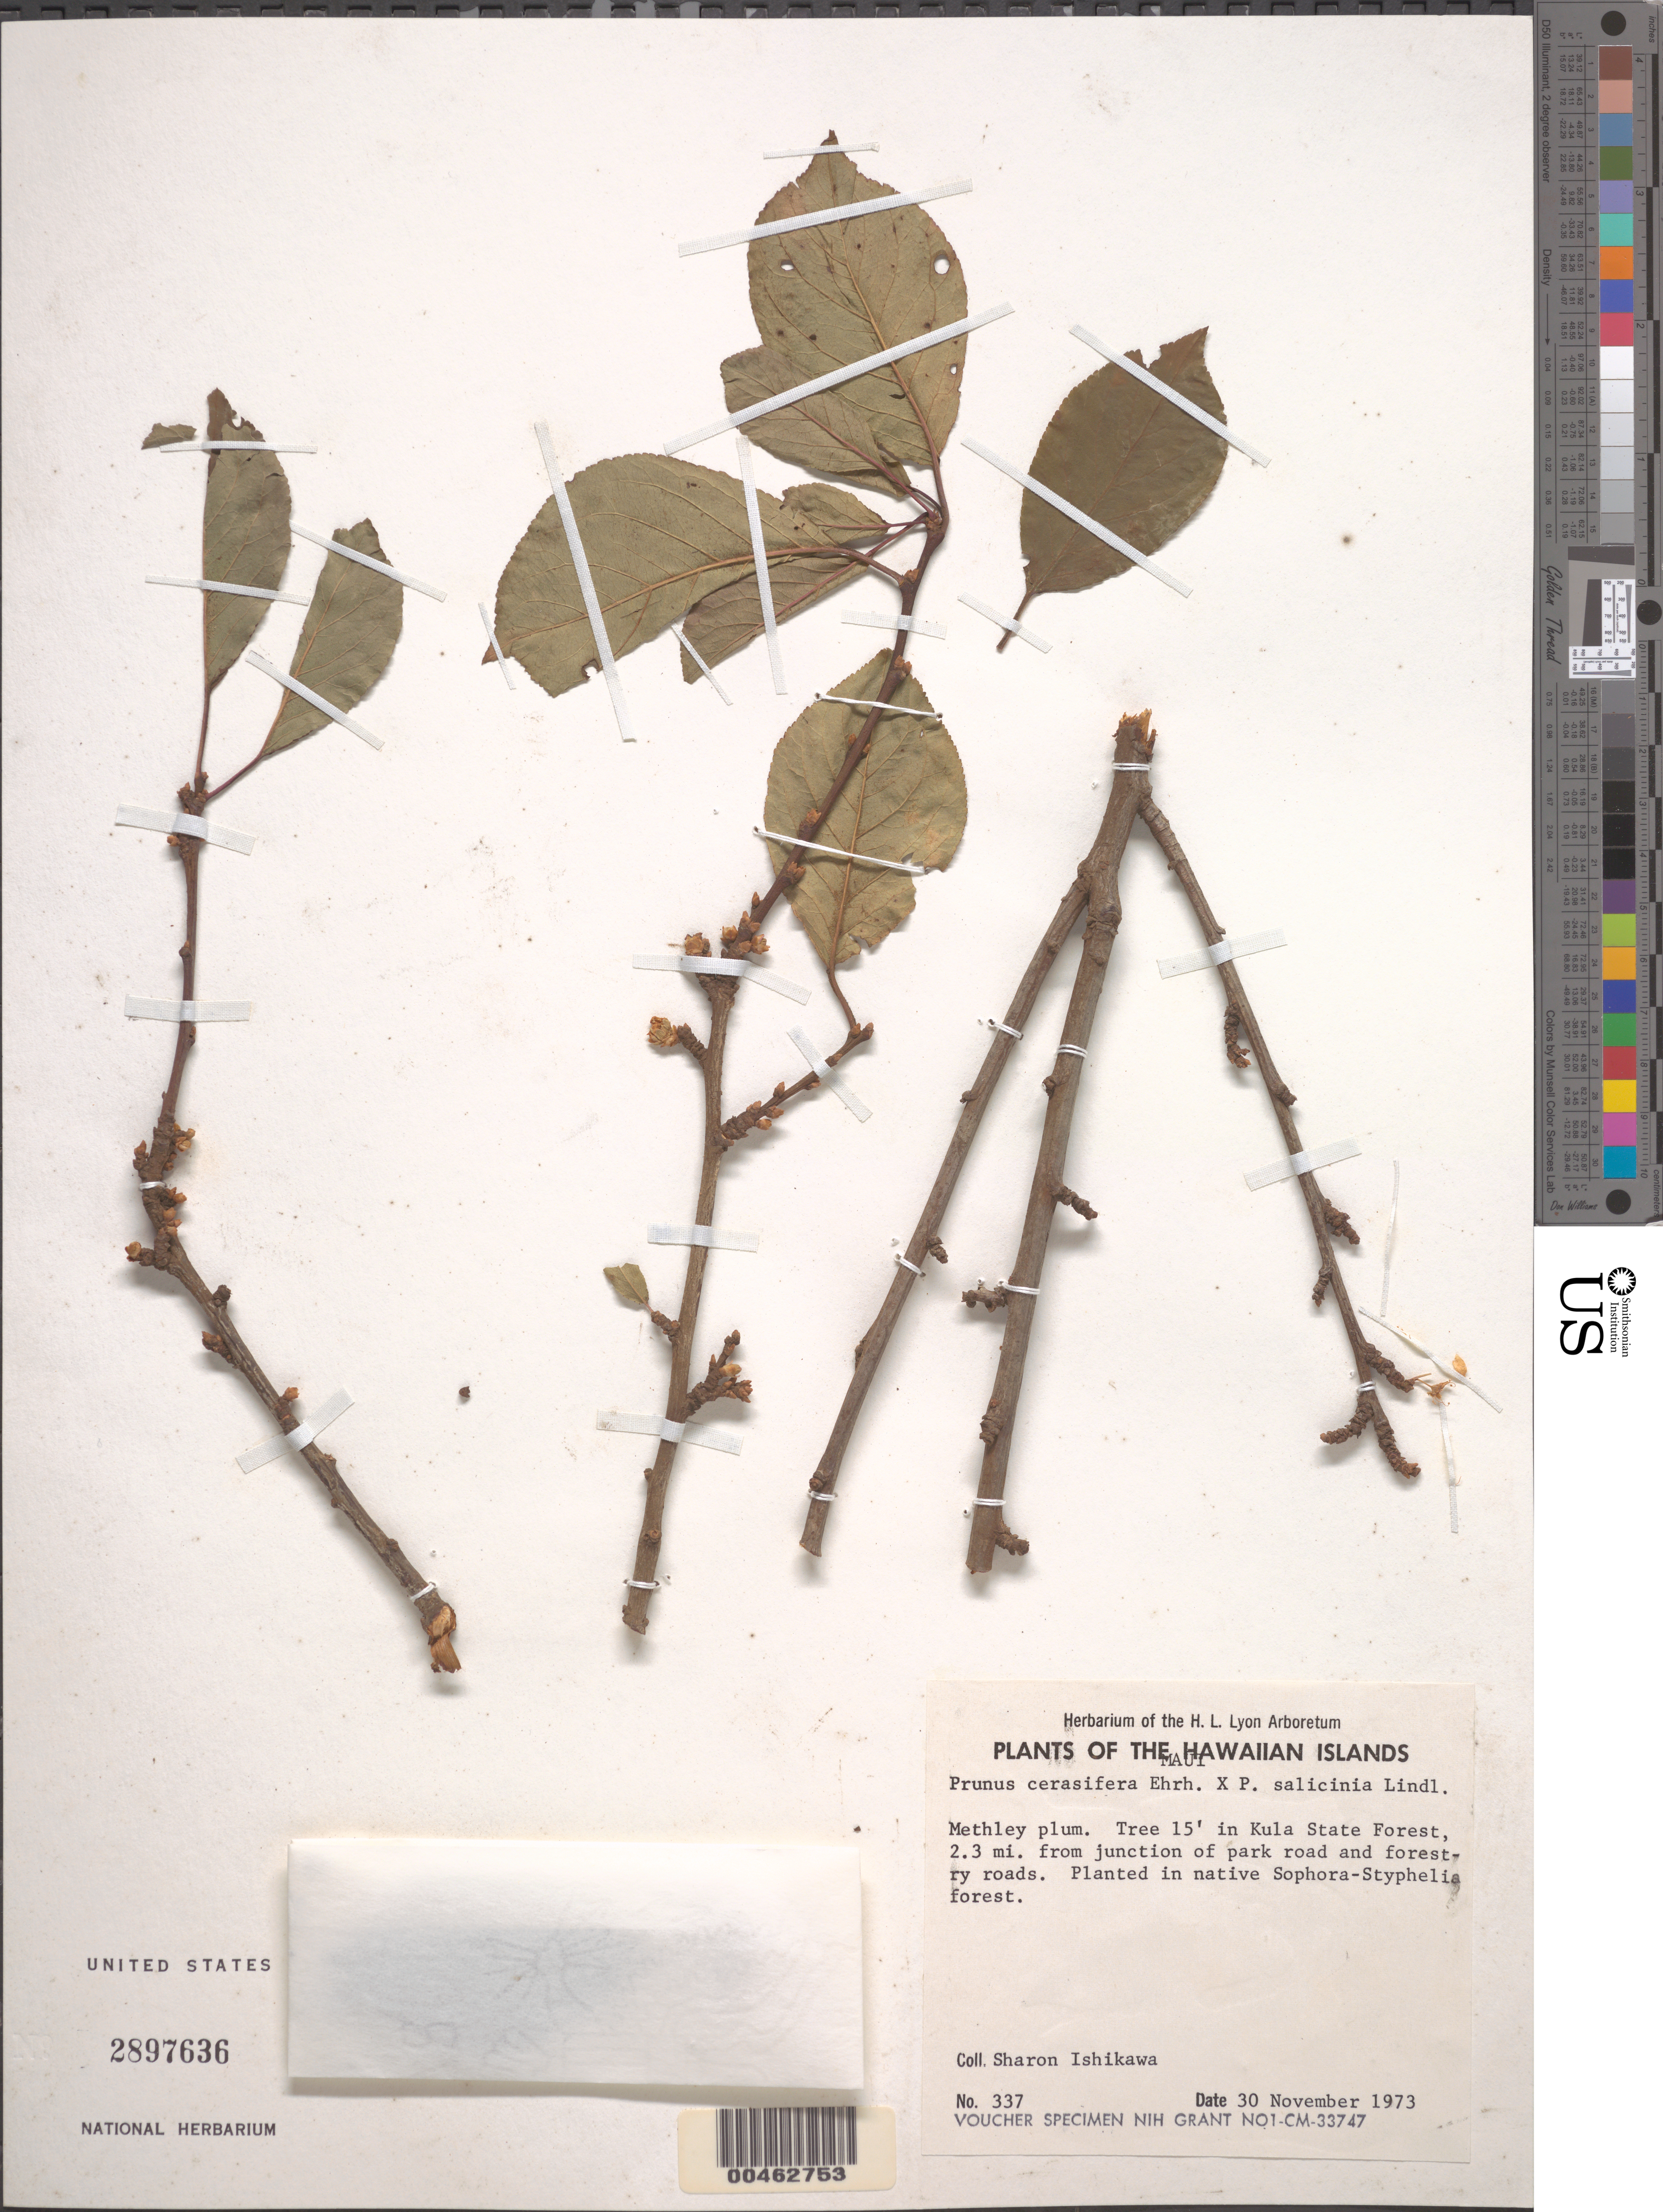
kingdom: Plantae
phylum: Tracheophyta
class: Magnoliopsida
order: Rosales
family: Rosaceae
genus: Prunus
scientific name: Prunus cerasifera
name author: Ehrh.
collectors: S. S. Ishikawa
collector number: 337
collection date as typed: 30 Nov 1973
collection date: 1973-11-30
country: United States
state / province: Hawaii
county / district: Maui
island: Maui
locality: in Kula State Forest, 2.3. mi from jct. of park road and forestry roads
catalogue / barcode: US 2897636